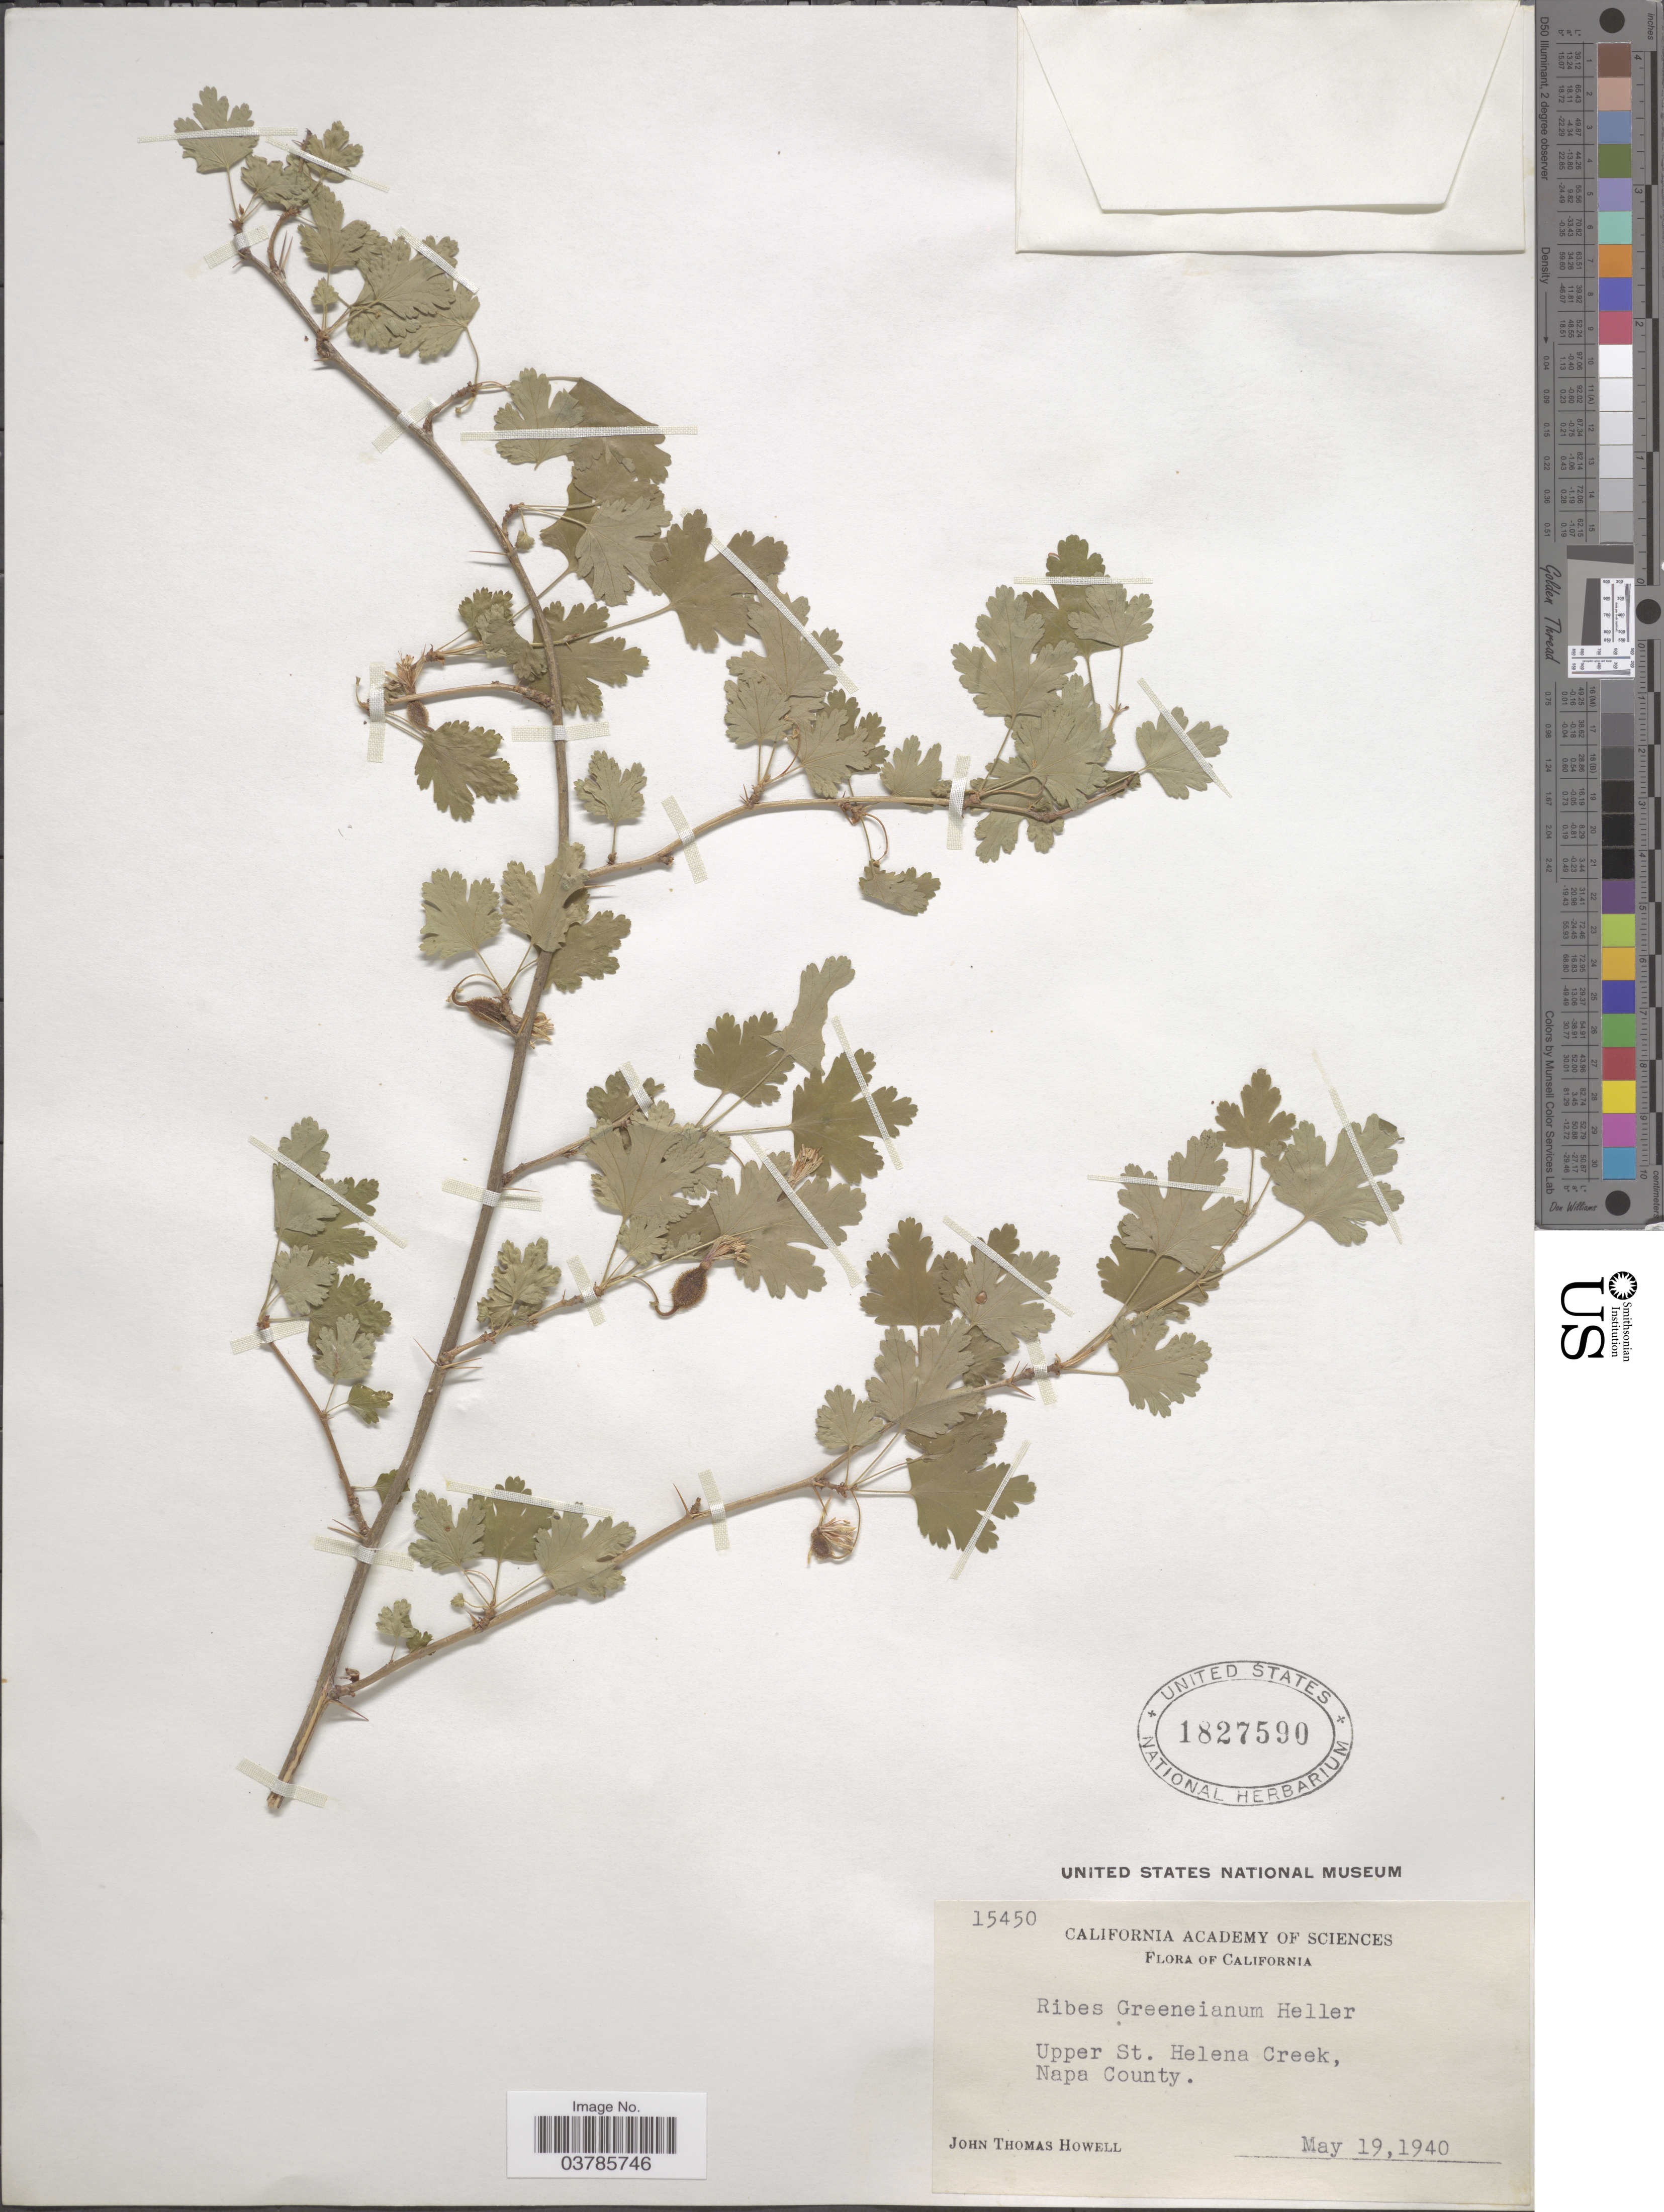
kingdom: Plantae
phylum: Tracheophyta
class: Magnoliopsida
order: Saxifragales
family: Grossulariaceae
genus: Ribes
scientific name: Ribes victoris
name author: Greene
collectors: J. T. Howell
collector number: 15450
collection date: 1940-05-19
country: United States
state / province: California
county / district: Napa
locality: Upper St. Helena Creek, Napa County.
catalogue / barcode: US 1827590